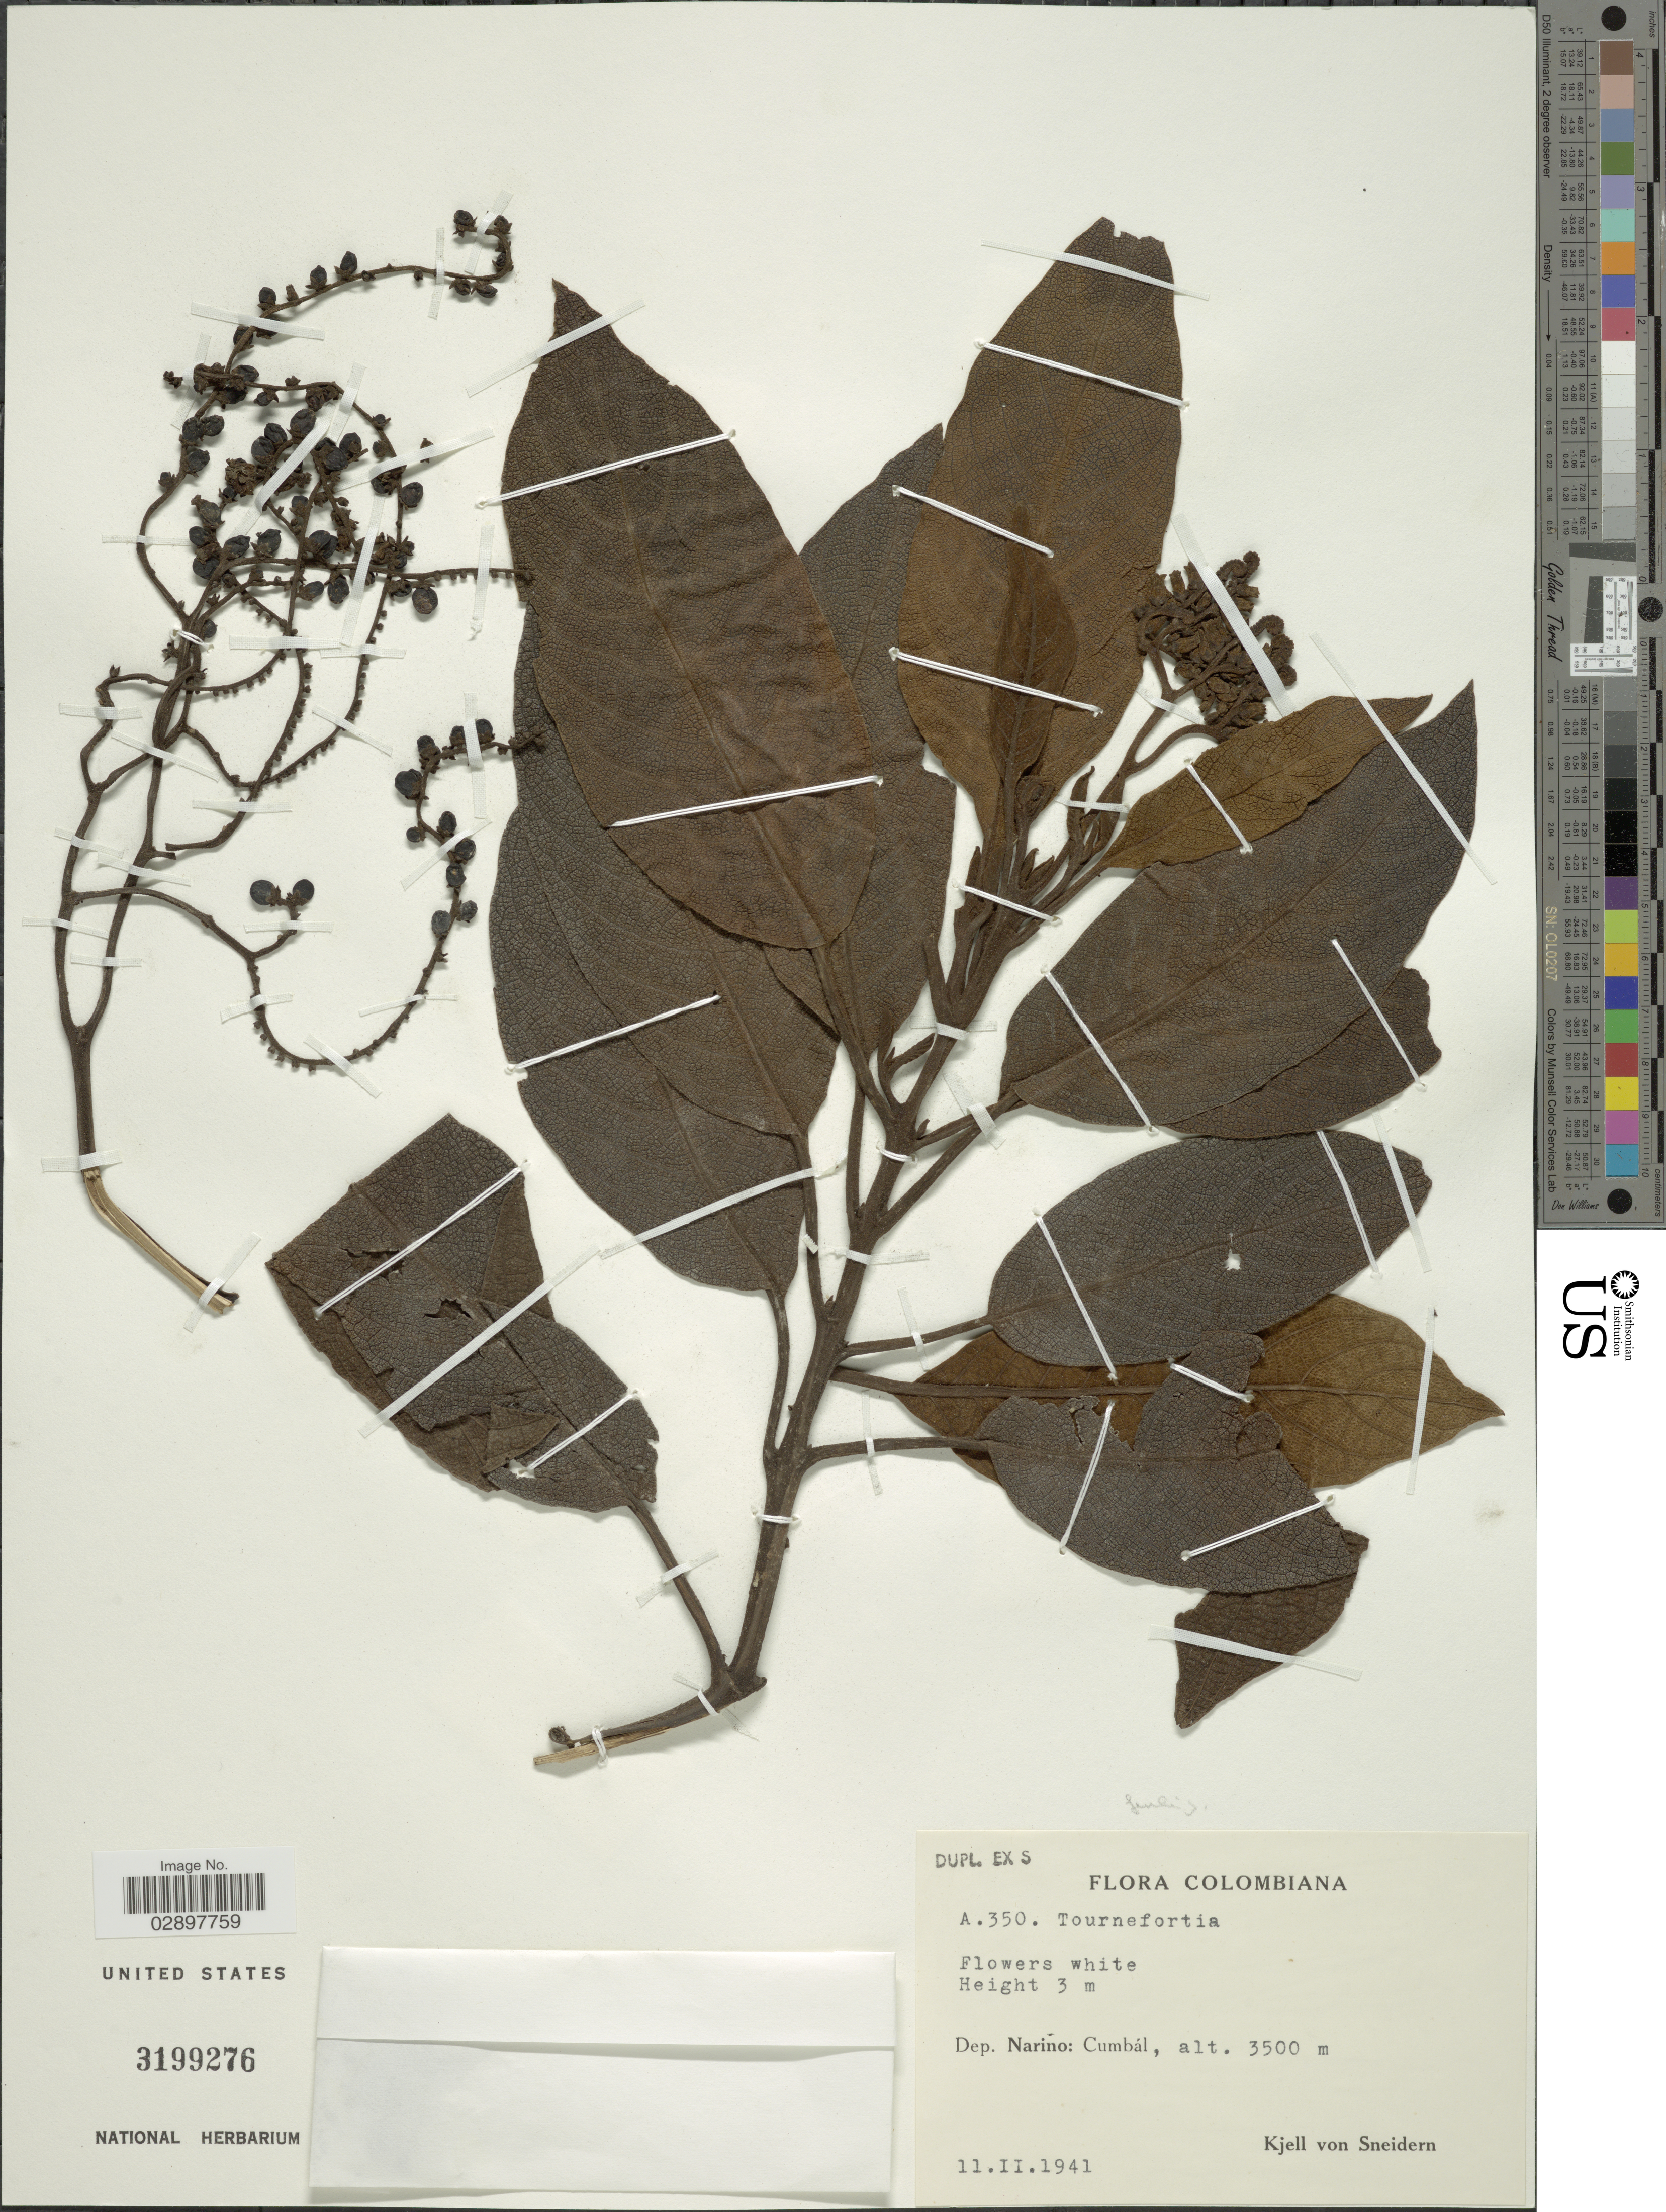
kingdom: Plantae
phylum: Tracheophyta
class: Magnoliopsida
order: Boraginales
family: Heliotropiaceae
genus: Tournefortia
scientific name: Tournefortia sp.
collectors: K. von Sneidern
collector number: A.350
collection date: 1941-02-11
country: Colombia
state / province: Nariño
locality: Dep. Nariño: Cumbál.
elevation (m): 3500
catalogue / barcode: US 3199276